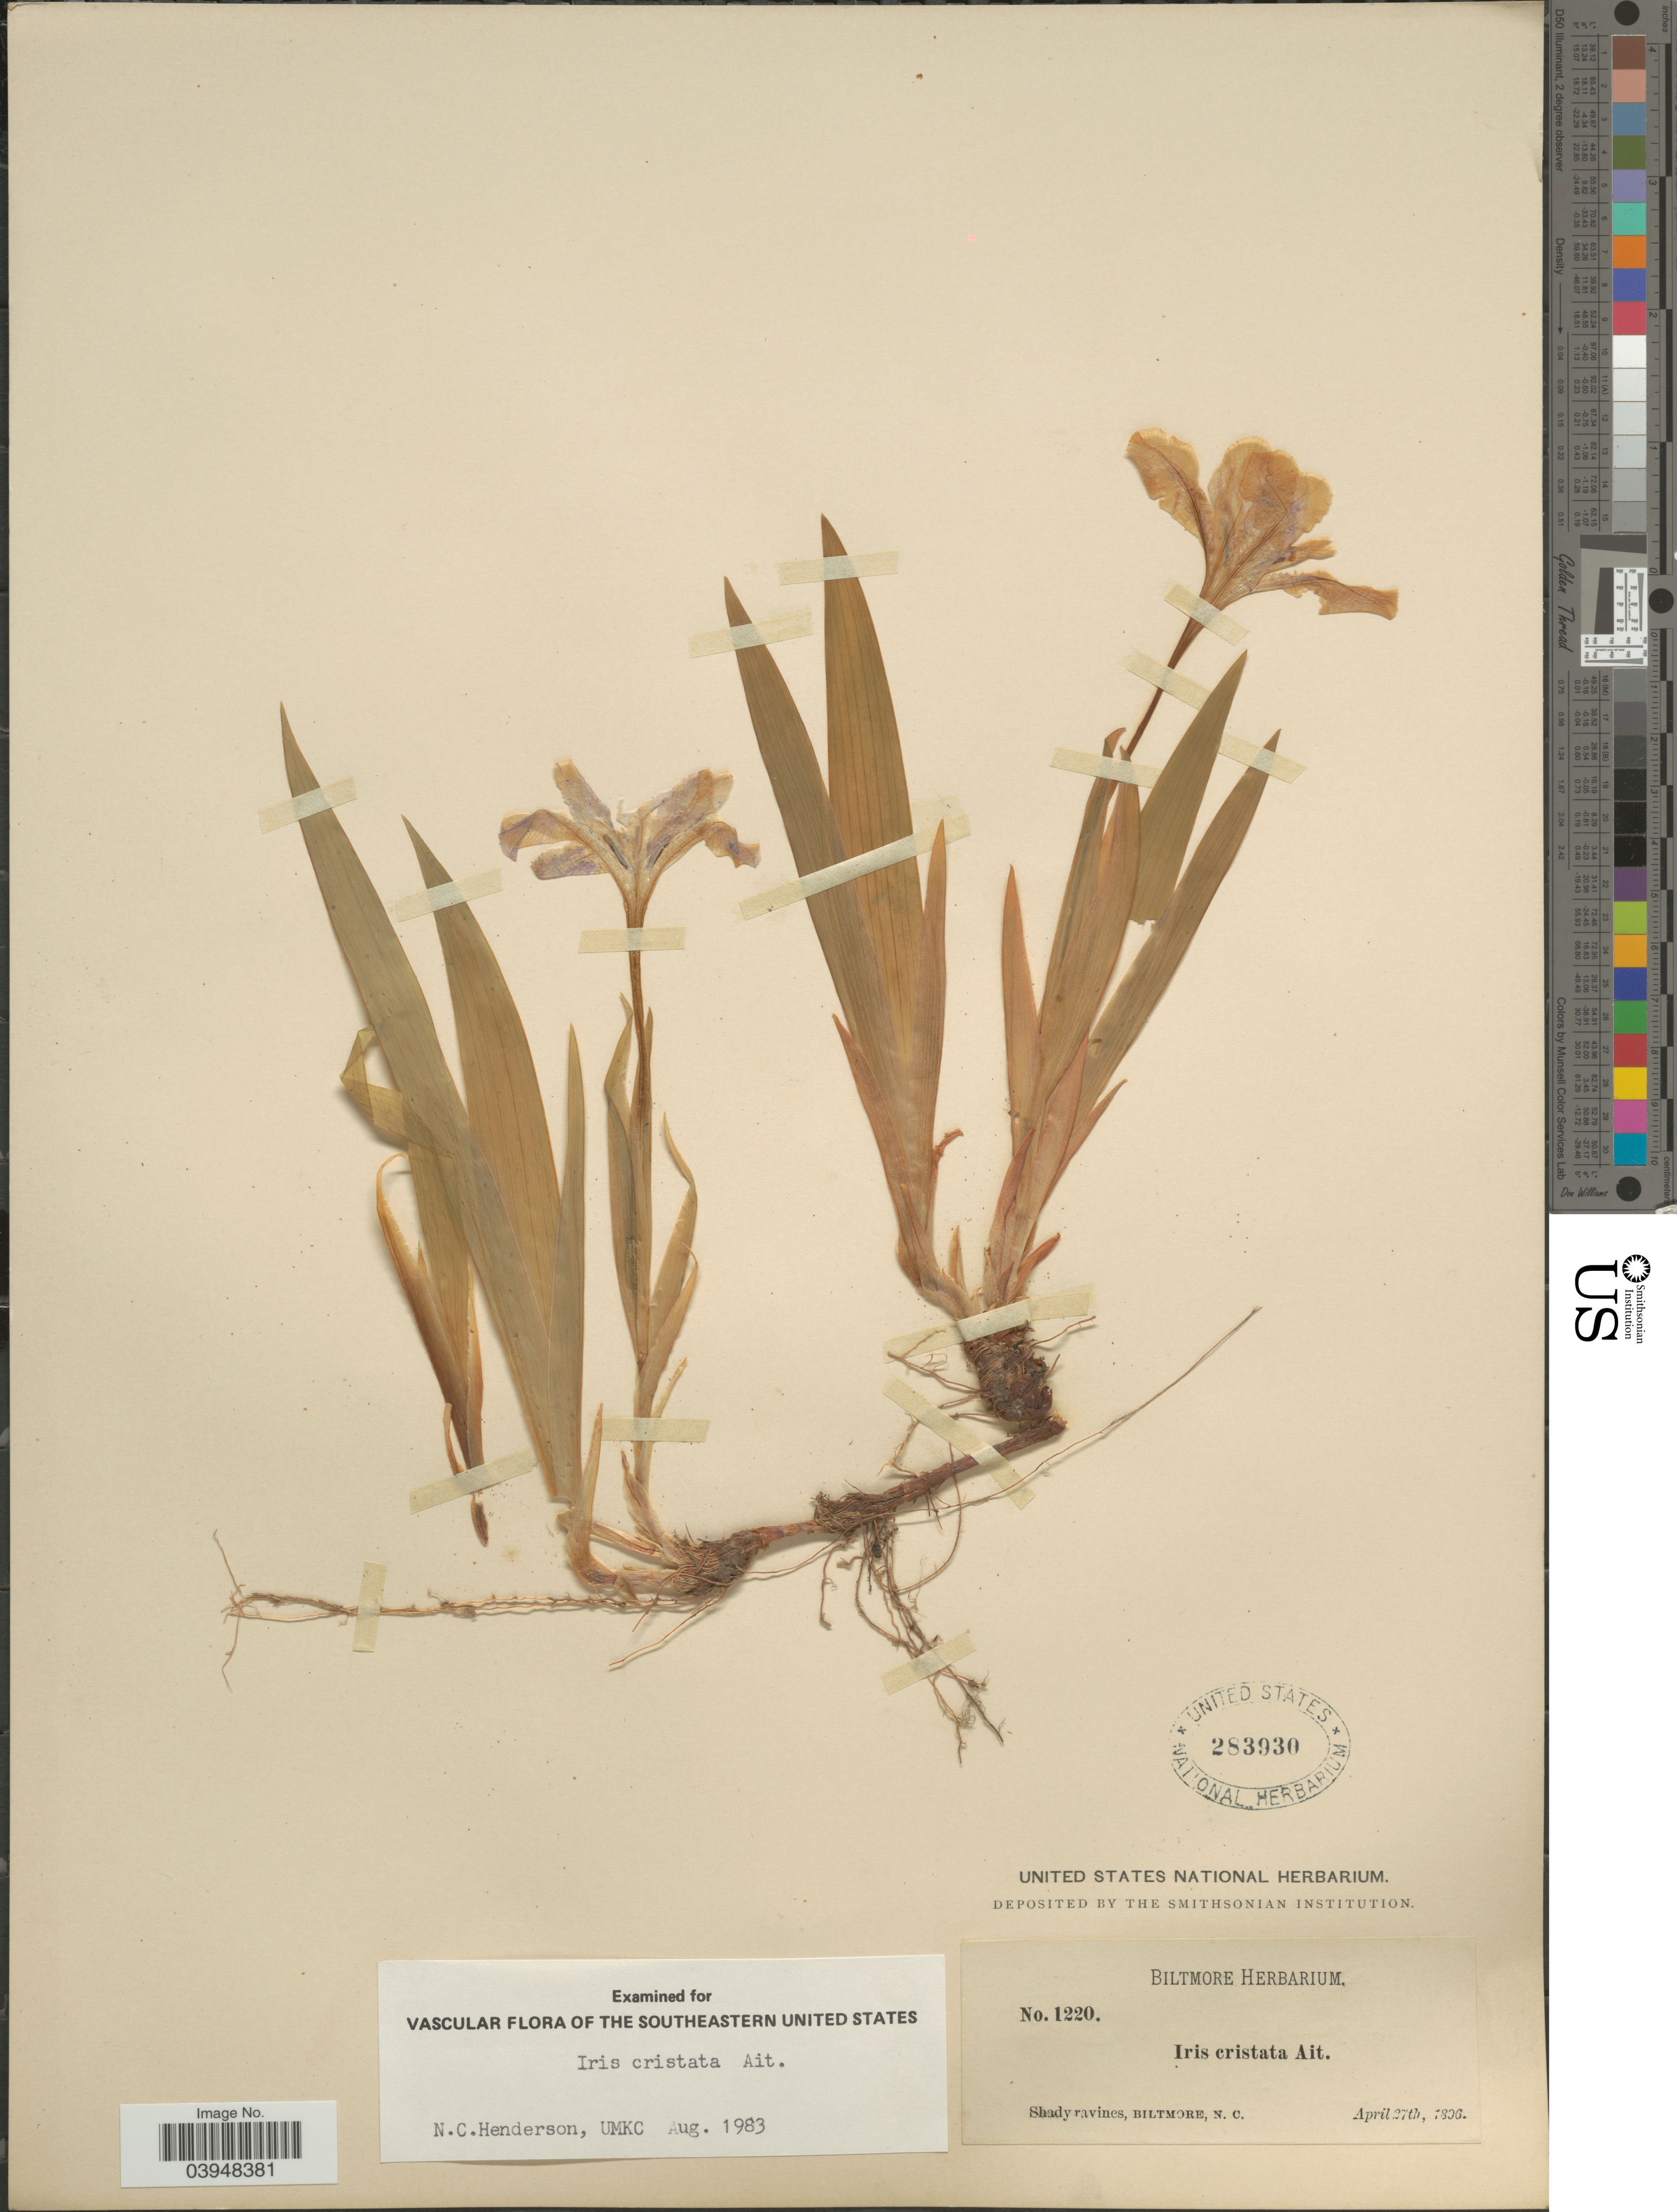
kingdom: Plantae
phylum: Tracheophyta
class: Liliopsida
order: Asparagales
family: Iridaceae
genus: Iris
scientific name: Iris cristata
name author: Aiton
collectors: ex herb. Biltmore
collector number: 1220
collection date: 1896-04-27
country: United States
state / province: North Carolina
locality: Shady ravines, Biltmore.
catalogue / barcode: US 283930